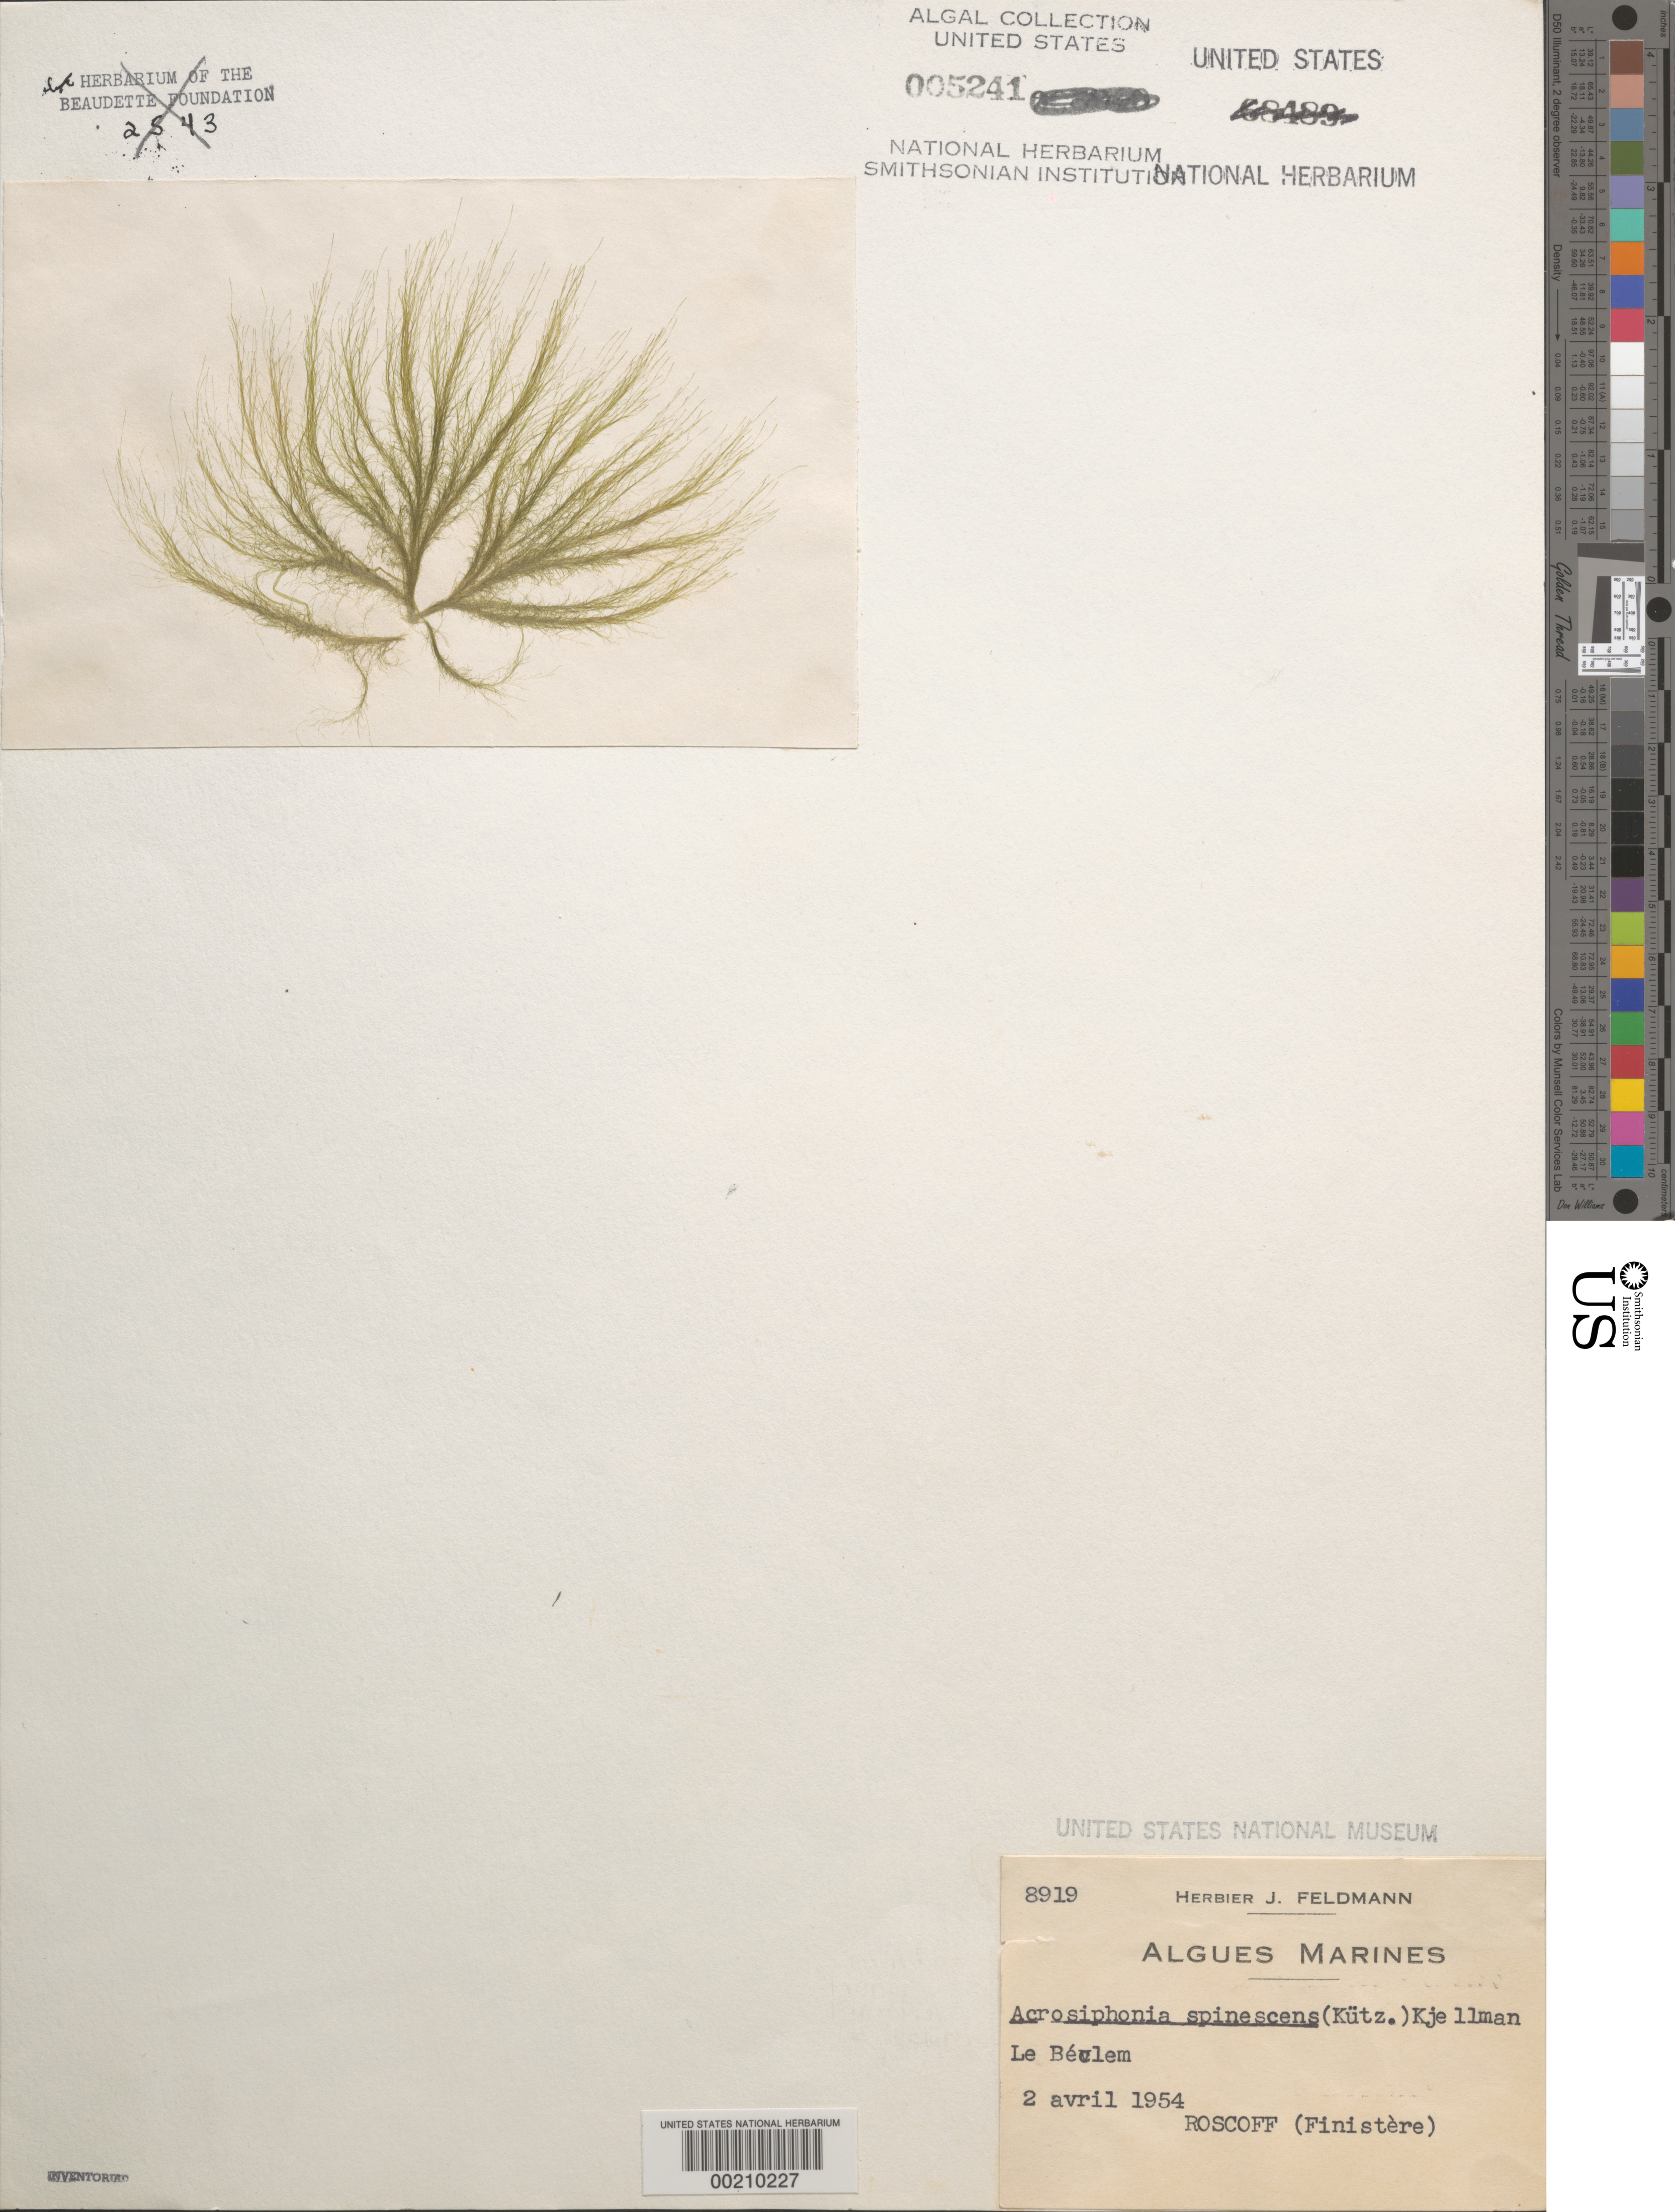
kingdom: Plantae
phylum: Chlorophyta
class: Ulvophyceae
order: Ulotrichales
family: Ulotrichaceae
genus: Acrosiphonia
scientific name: Acrosiphonia spinescens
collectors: J. Feldmann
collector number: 8919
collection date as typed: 02 Apr 1954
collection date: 1954-04-02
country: France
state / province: Bretagne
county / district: Finistère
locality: Le Beclem, Roscoff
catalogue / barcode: US 5241